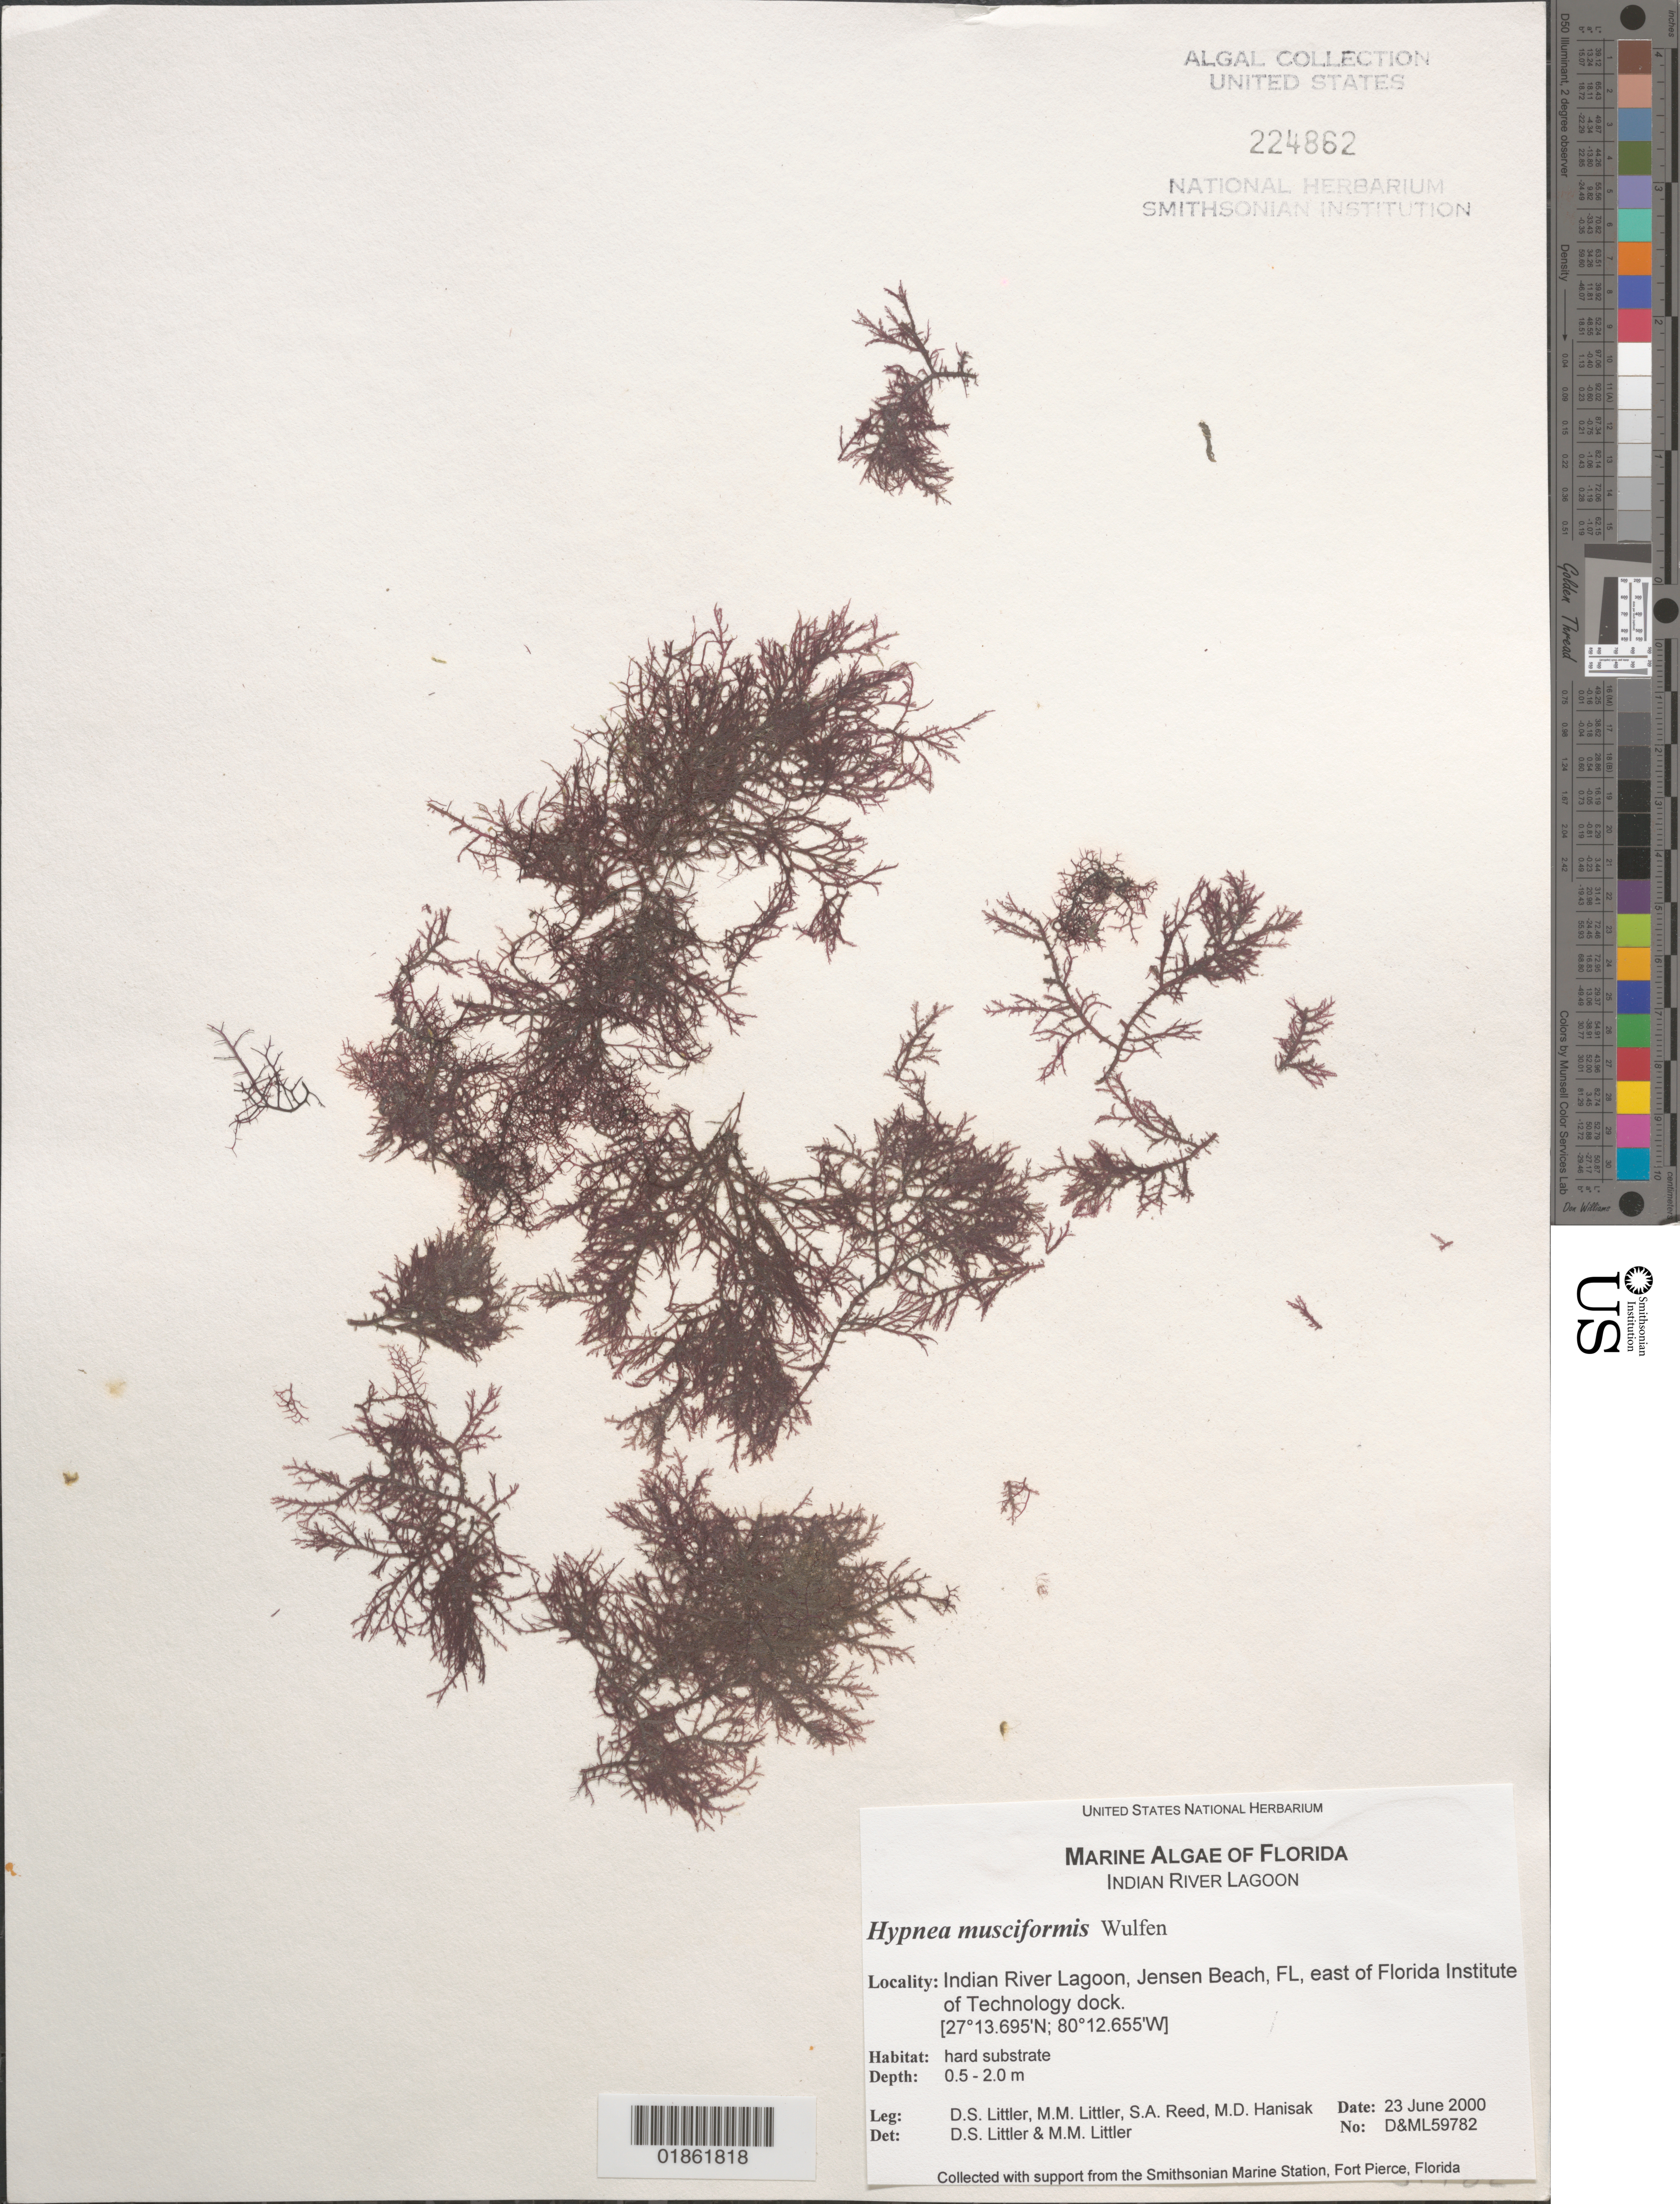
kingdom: Plantae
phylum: Rhodophyta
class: Florideophyceae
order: Gigartinales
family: Cystocloniaceae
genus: Hypnea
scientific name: Hypnea musciformis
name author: (Wulfen) J.V.Lamouroux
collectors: D. S. Littler & M. M. Littler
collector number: D&ML 59782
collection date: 2000-06-23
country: United States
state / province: Florida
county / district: Saint Lucie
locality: Jensen Beach. S of city. Florida Institute of Technology, dock remains. Indian River Lagoon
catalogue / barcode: US 224862